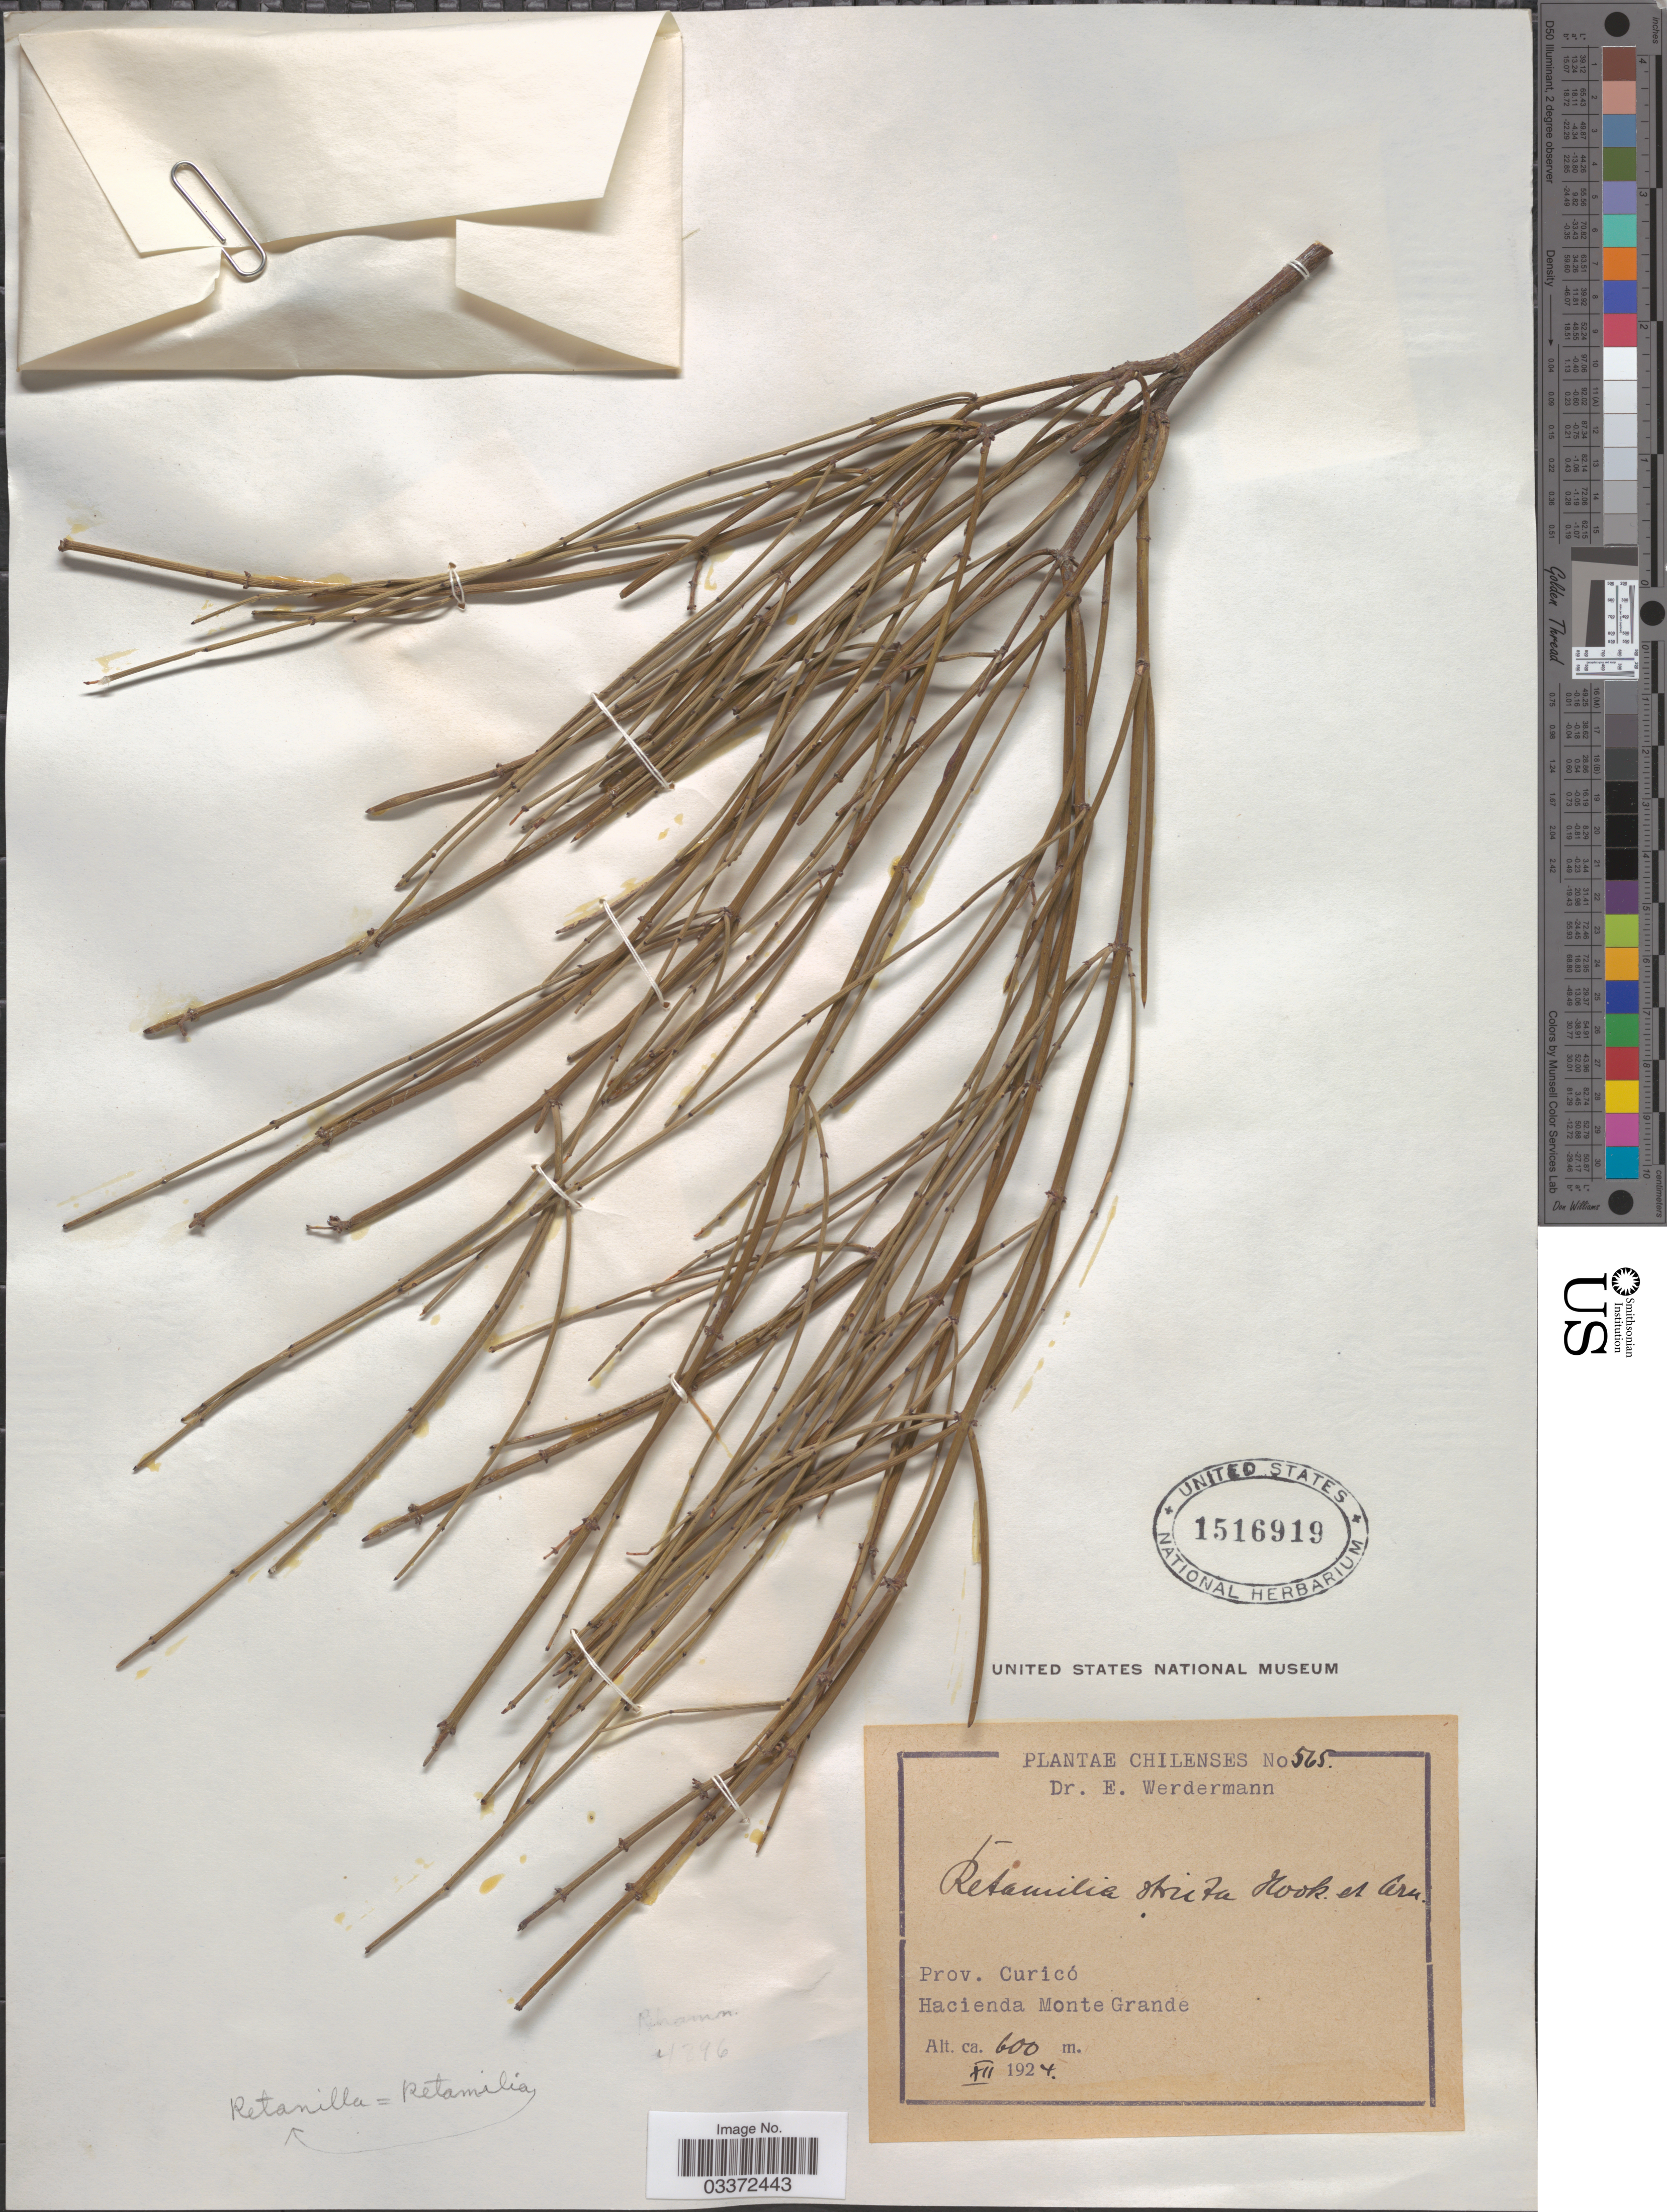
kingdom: Plantae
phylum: Tracheophyta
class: Magnoliopsida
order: Rosales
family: Rhamnaceae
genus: Retanilla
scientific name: Retanilla stricta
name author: (Vent.) Hook. & Arn.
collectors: E. Werdermann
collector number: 525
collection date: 1924-12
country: Chile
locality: Prov. Curicó, Hacienda Monte Grande.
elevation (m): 600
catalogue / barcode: US 1516919